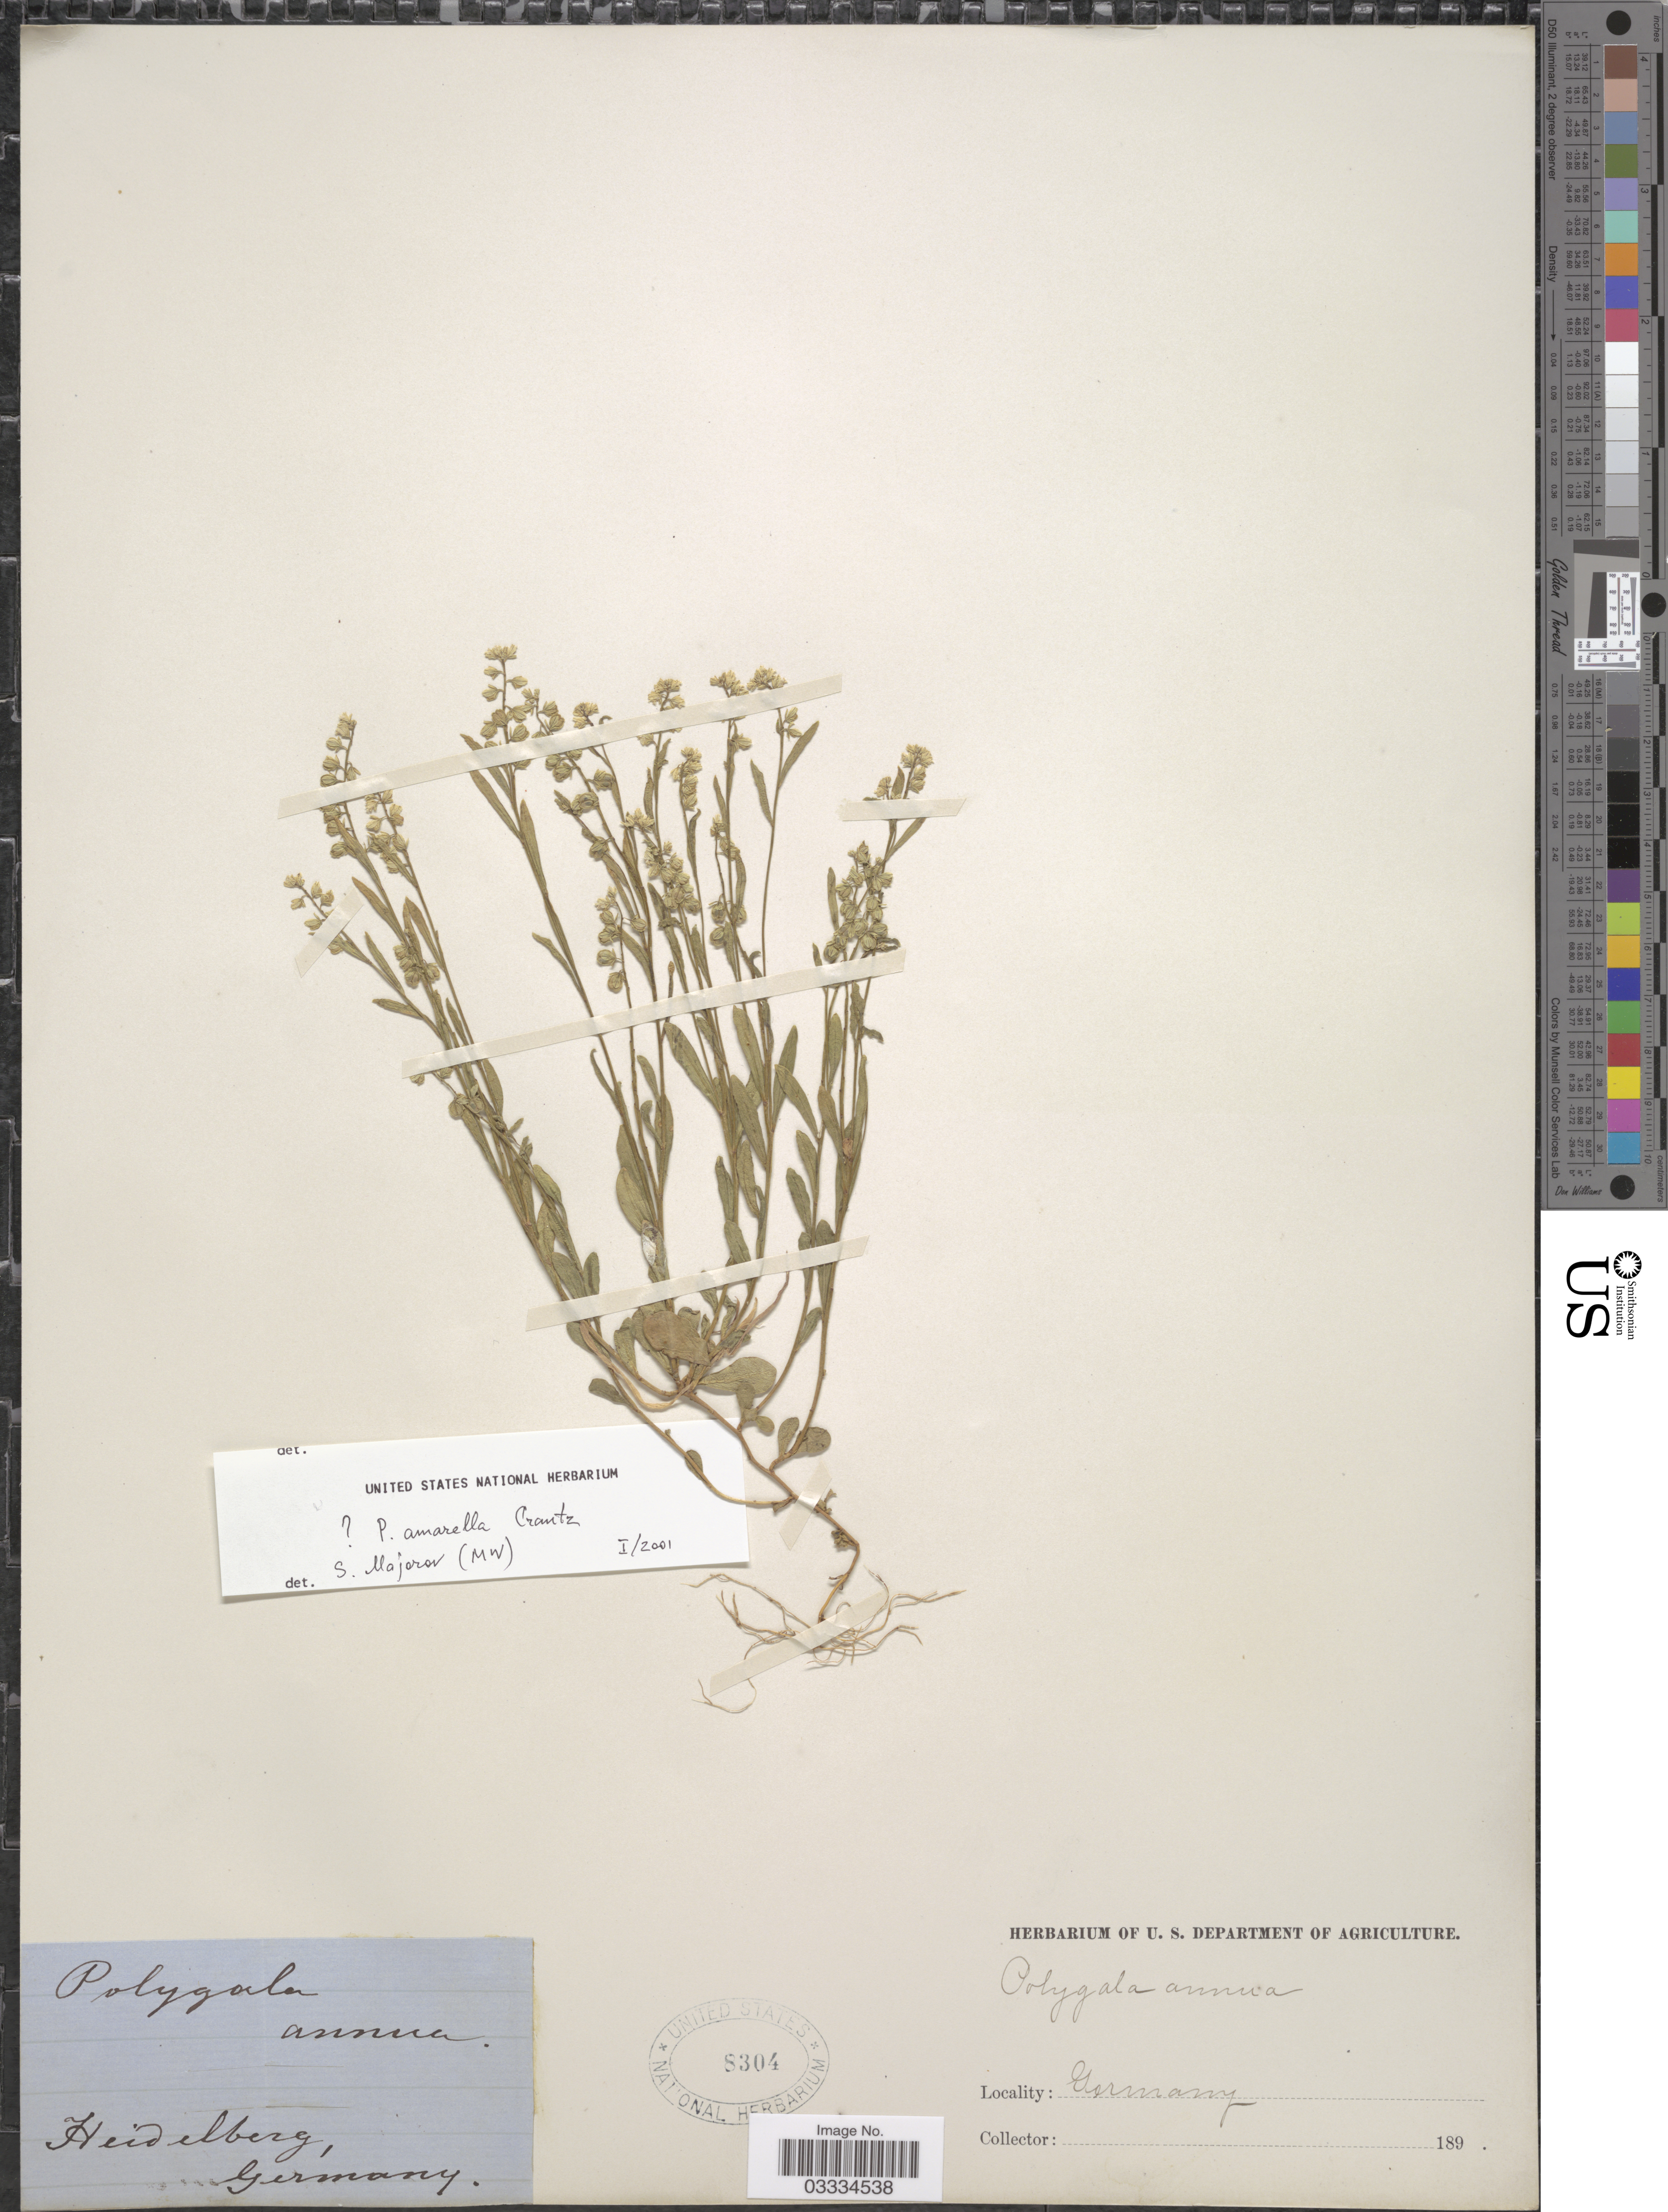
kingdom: Plantae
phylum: Tracheophyta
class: Magnoliopsida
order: Fabales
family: Polygalaceae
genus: Polygala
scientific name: Polygala amarella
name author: Crantz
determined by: Majorov, S. R.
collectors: Heidelberg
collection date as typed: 189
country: Germany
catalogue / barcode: US 8304